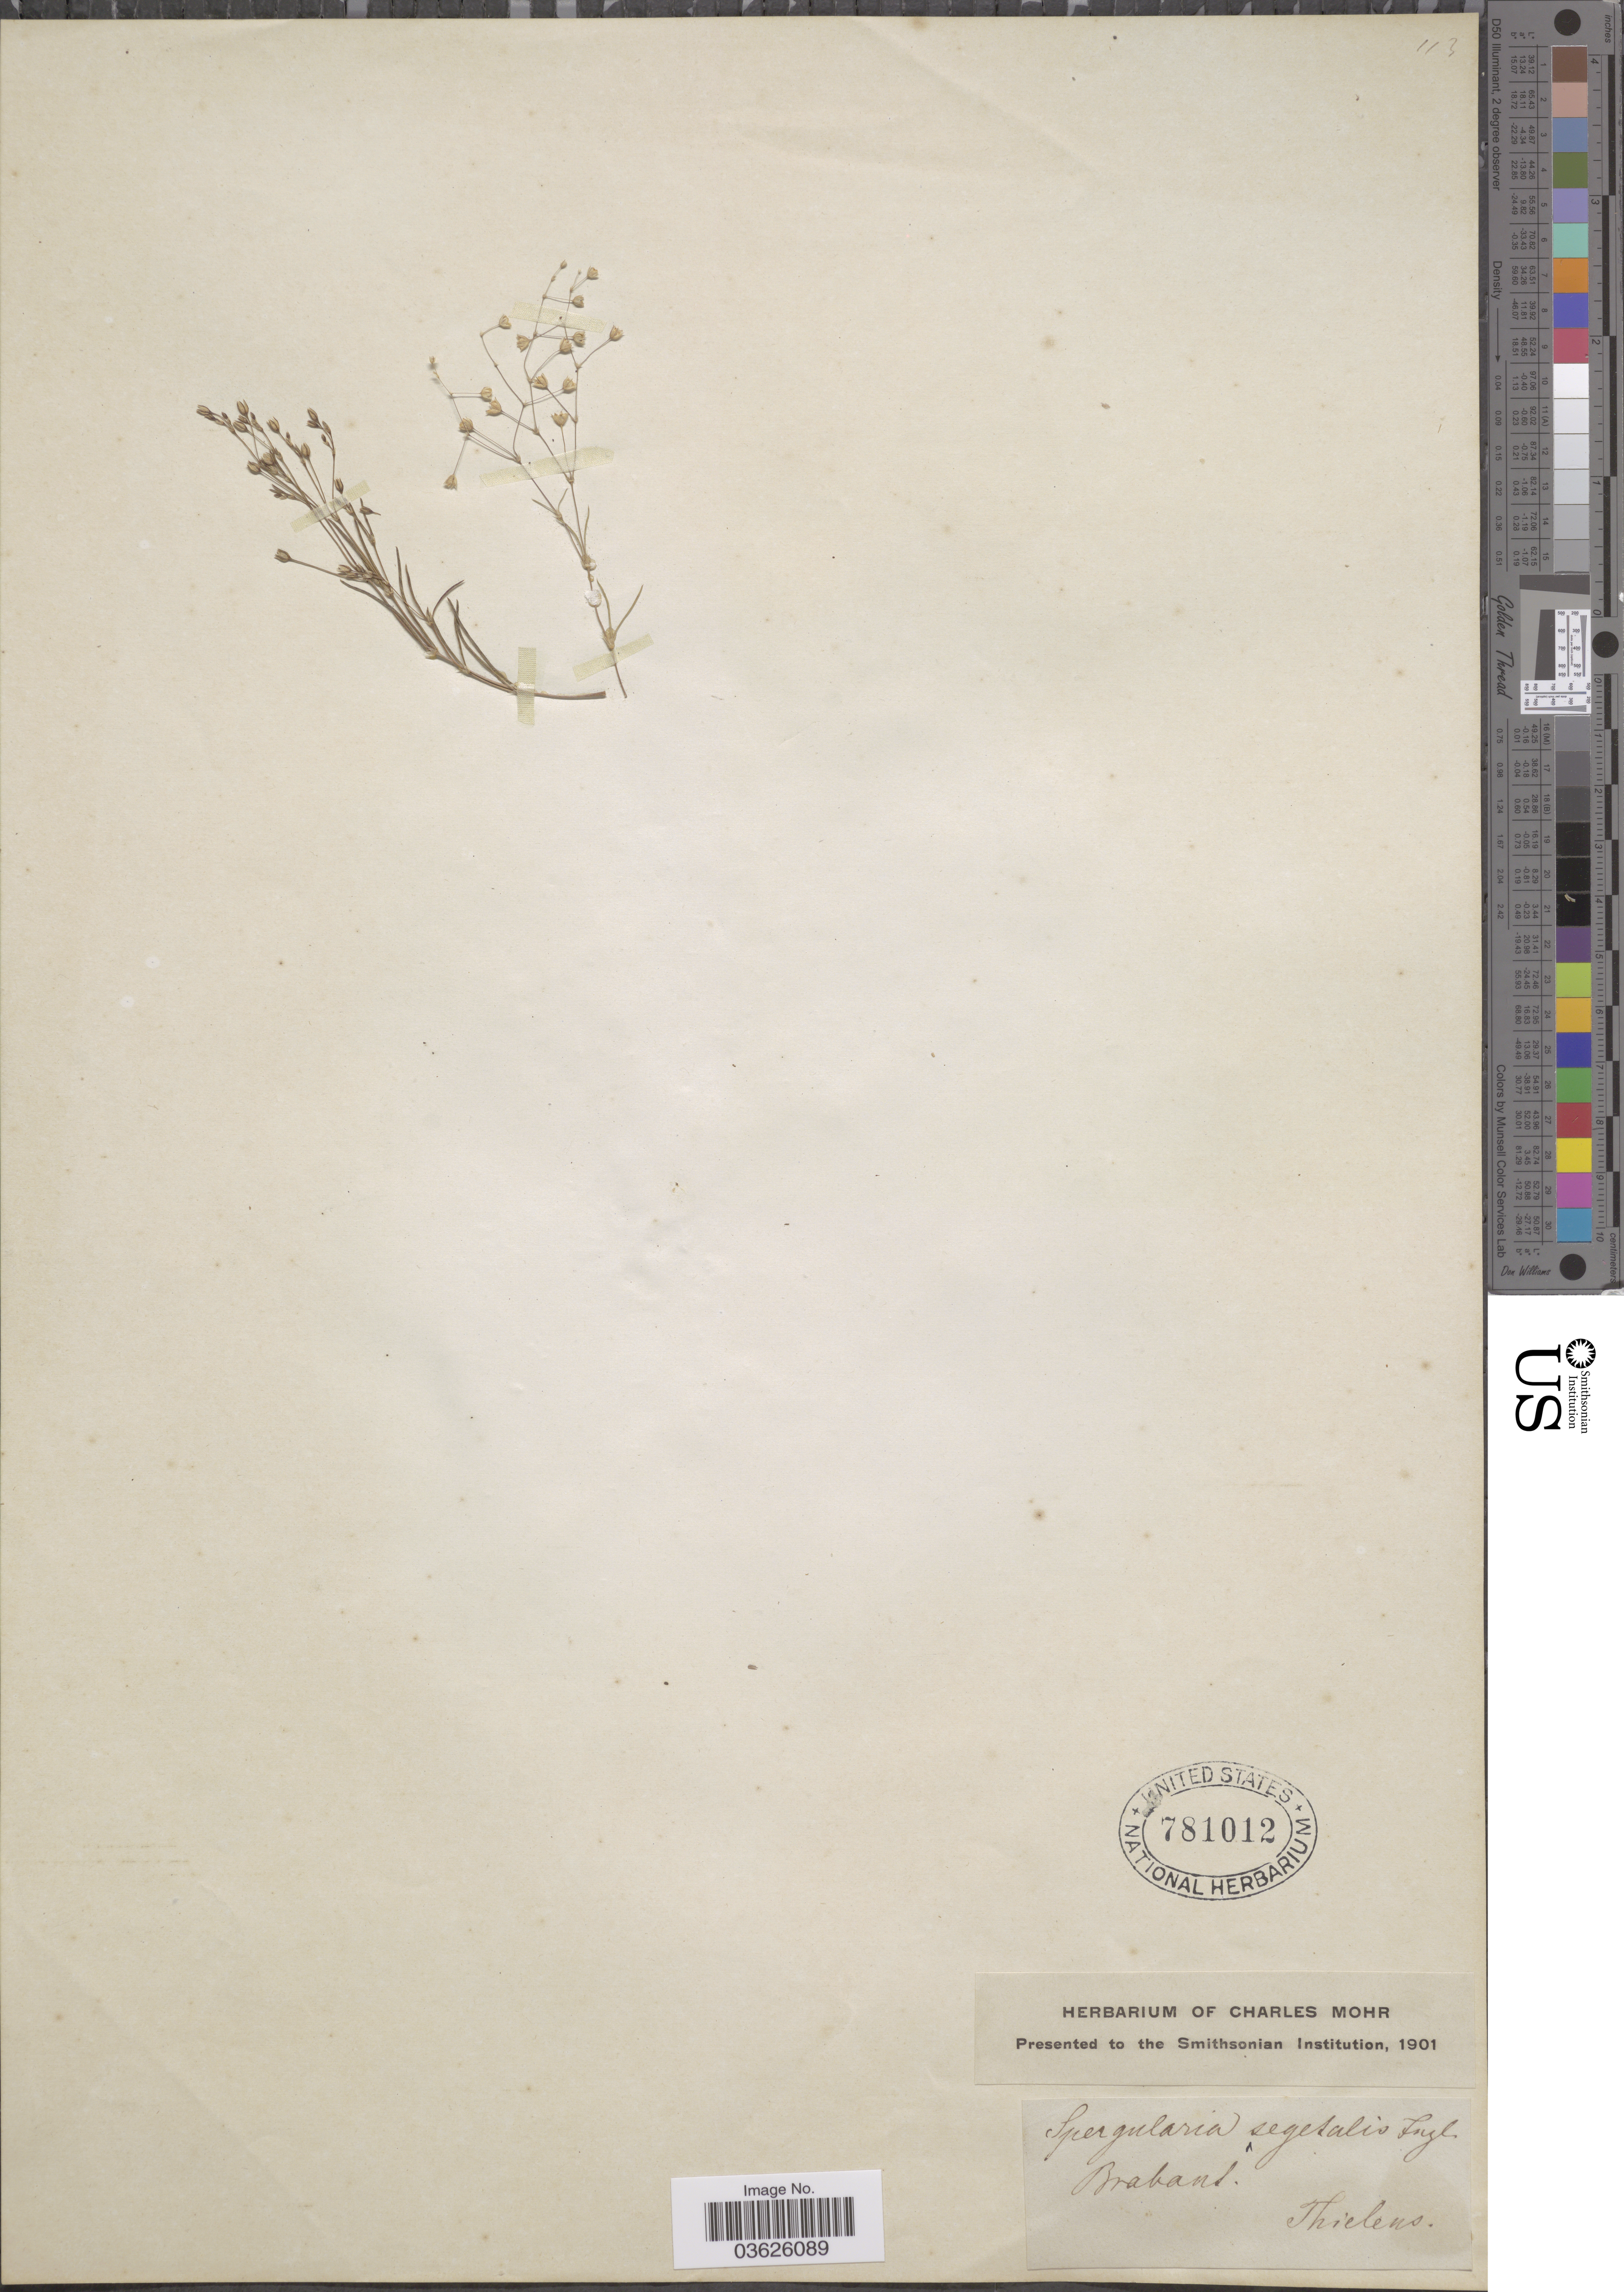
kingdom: Plantae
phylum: Tracheophyta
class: Magnoliopsida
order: Caryophyllales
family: Caryophyllaceae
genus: Tissa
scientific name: Tissa segetalis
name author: (L.) Warb.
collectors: Thielens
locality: Brabant.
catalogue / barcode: US 781012